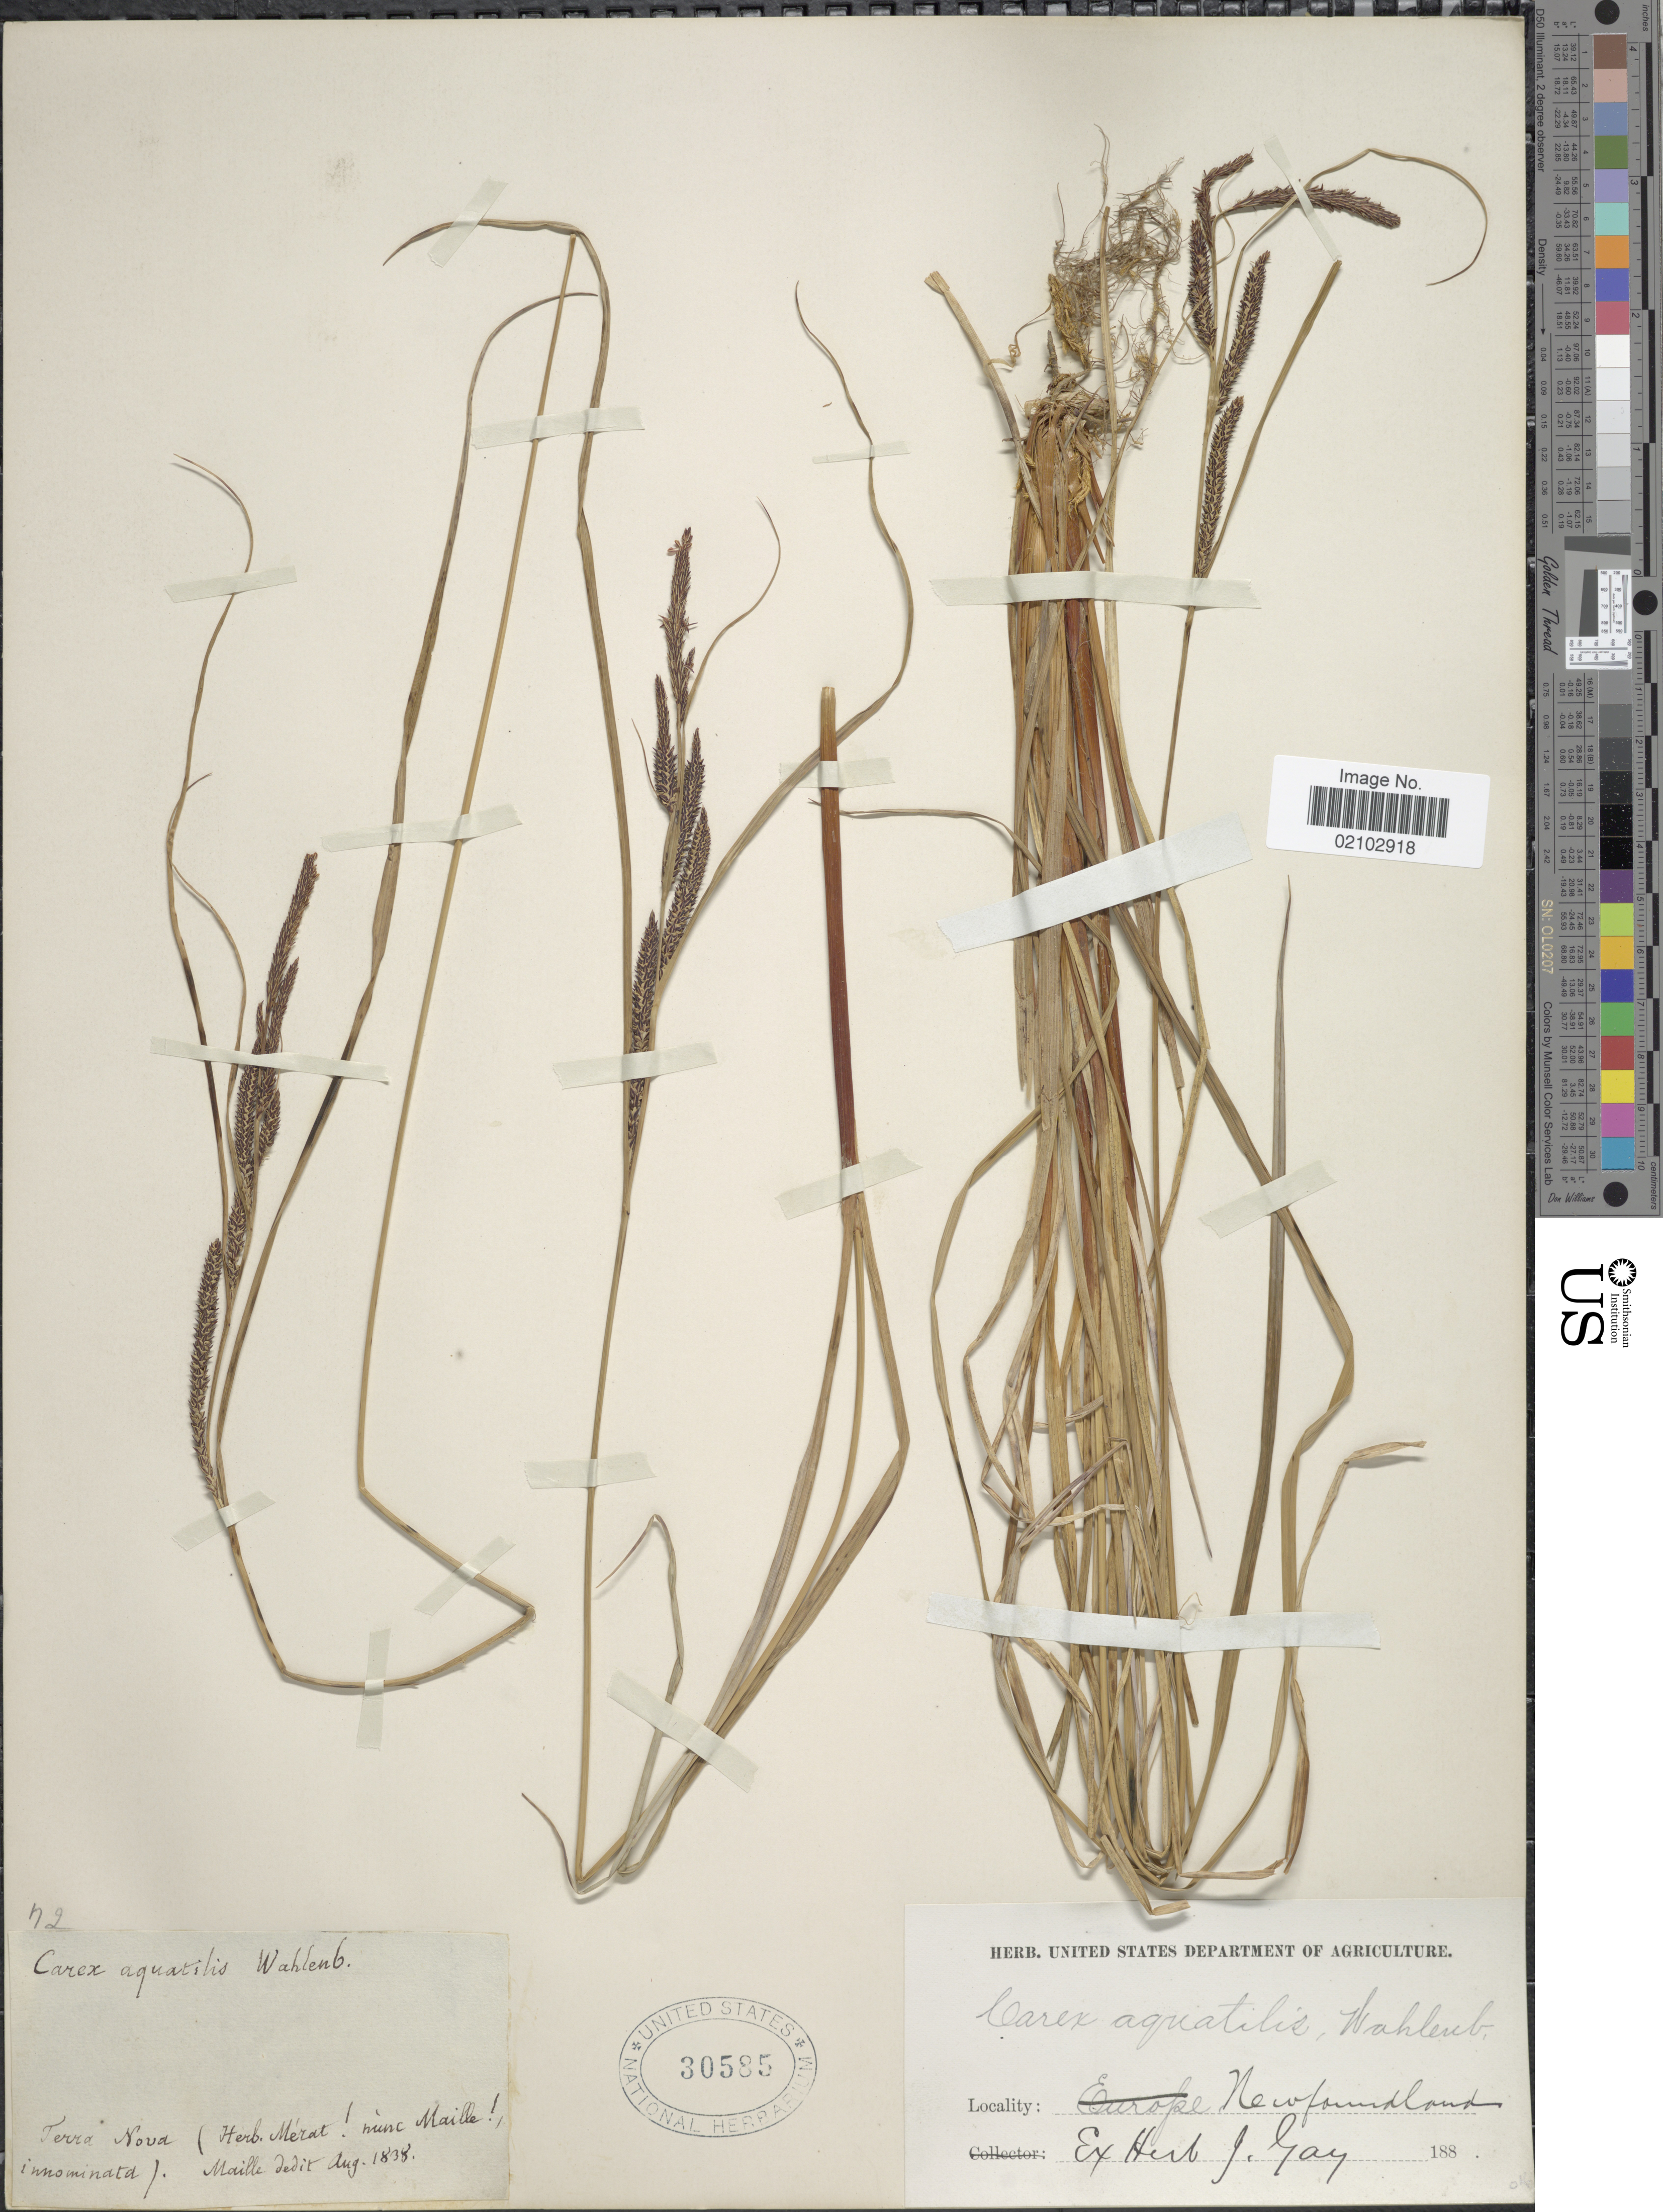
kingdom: Plantae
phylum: Tracheophyta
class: Liliopsida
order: Poales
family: Cyperaceae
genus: Carex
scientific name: Carex aquatilis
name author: Wahlenb.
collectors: Ex herb. Mérat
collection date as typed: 188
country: Canada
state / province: Newfoundland and Labrador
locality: Terra Nova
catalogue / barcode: US 30585